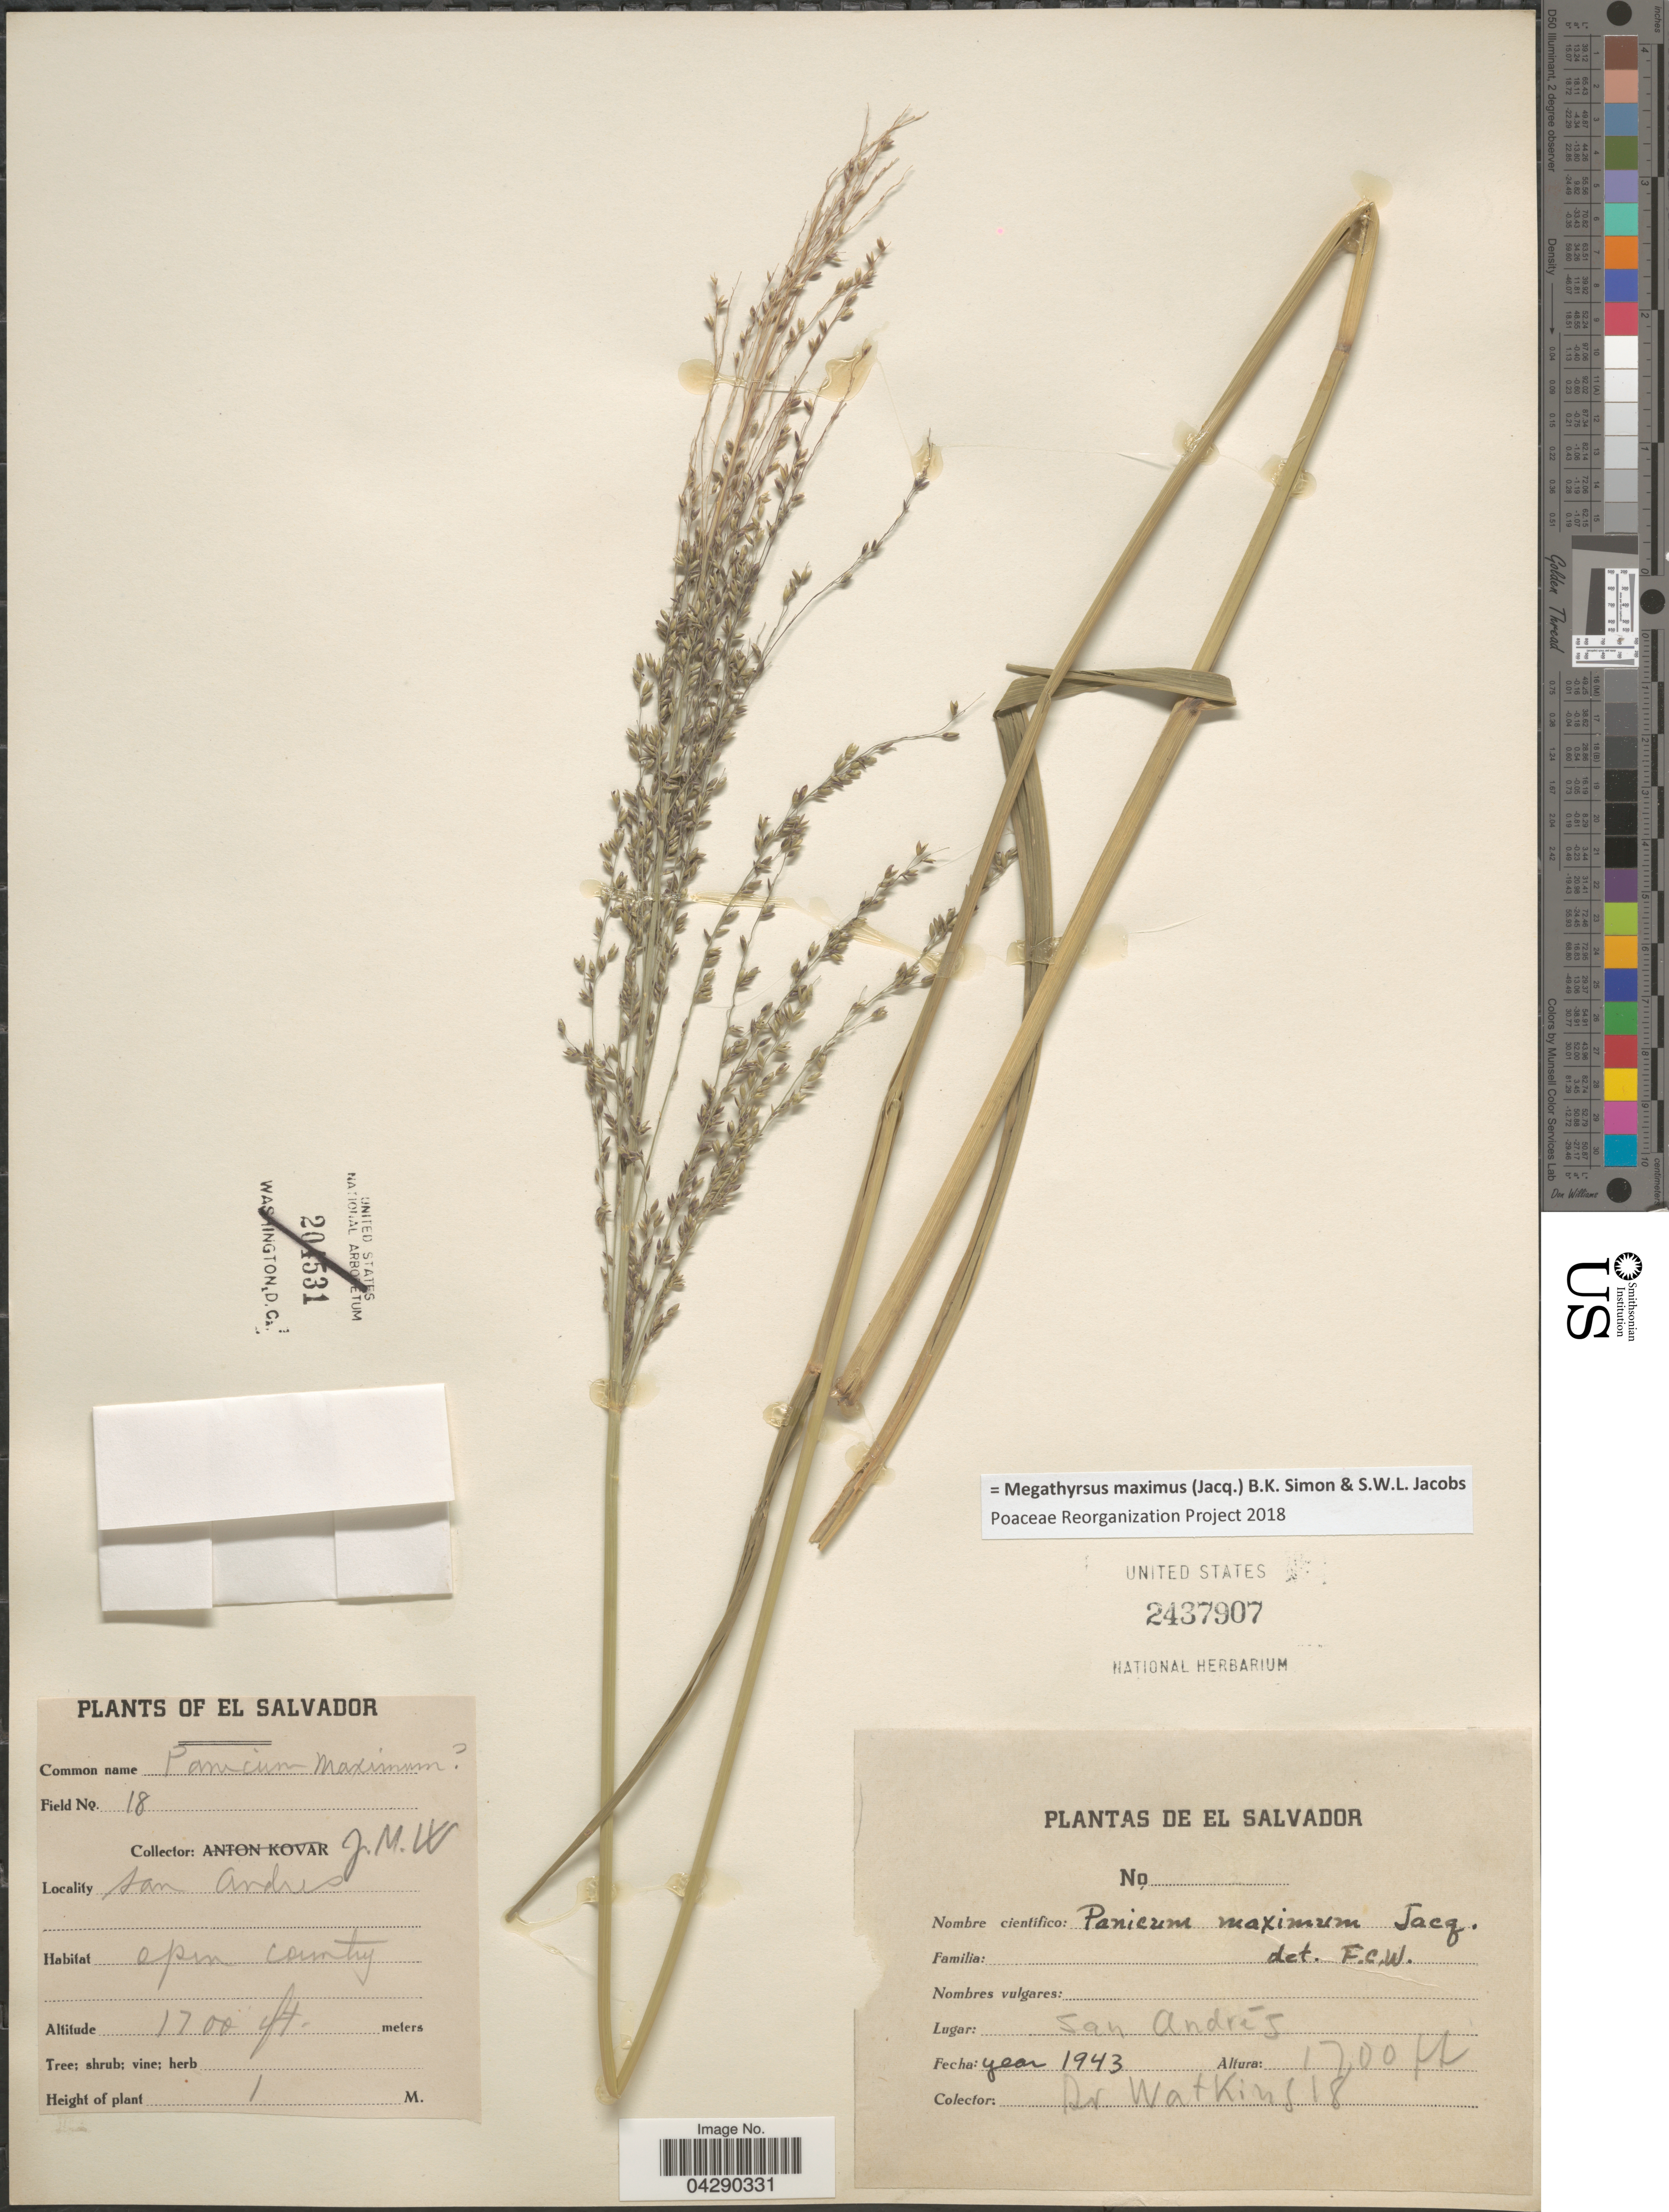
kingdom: Plantae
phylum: Tracheophyta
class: Liliopsida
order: Poales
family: Poaceae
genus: Megathyrsus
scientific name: Megathyrsus maximus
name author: (Jacq.) B.K. Simon & S.W.L. Jacobs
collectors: J. Watkins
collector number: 18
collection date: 1943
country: El Salvador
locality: San Andrés.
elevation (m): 518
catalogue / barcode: US 2437907